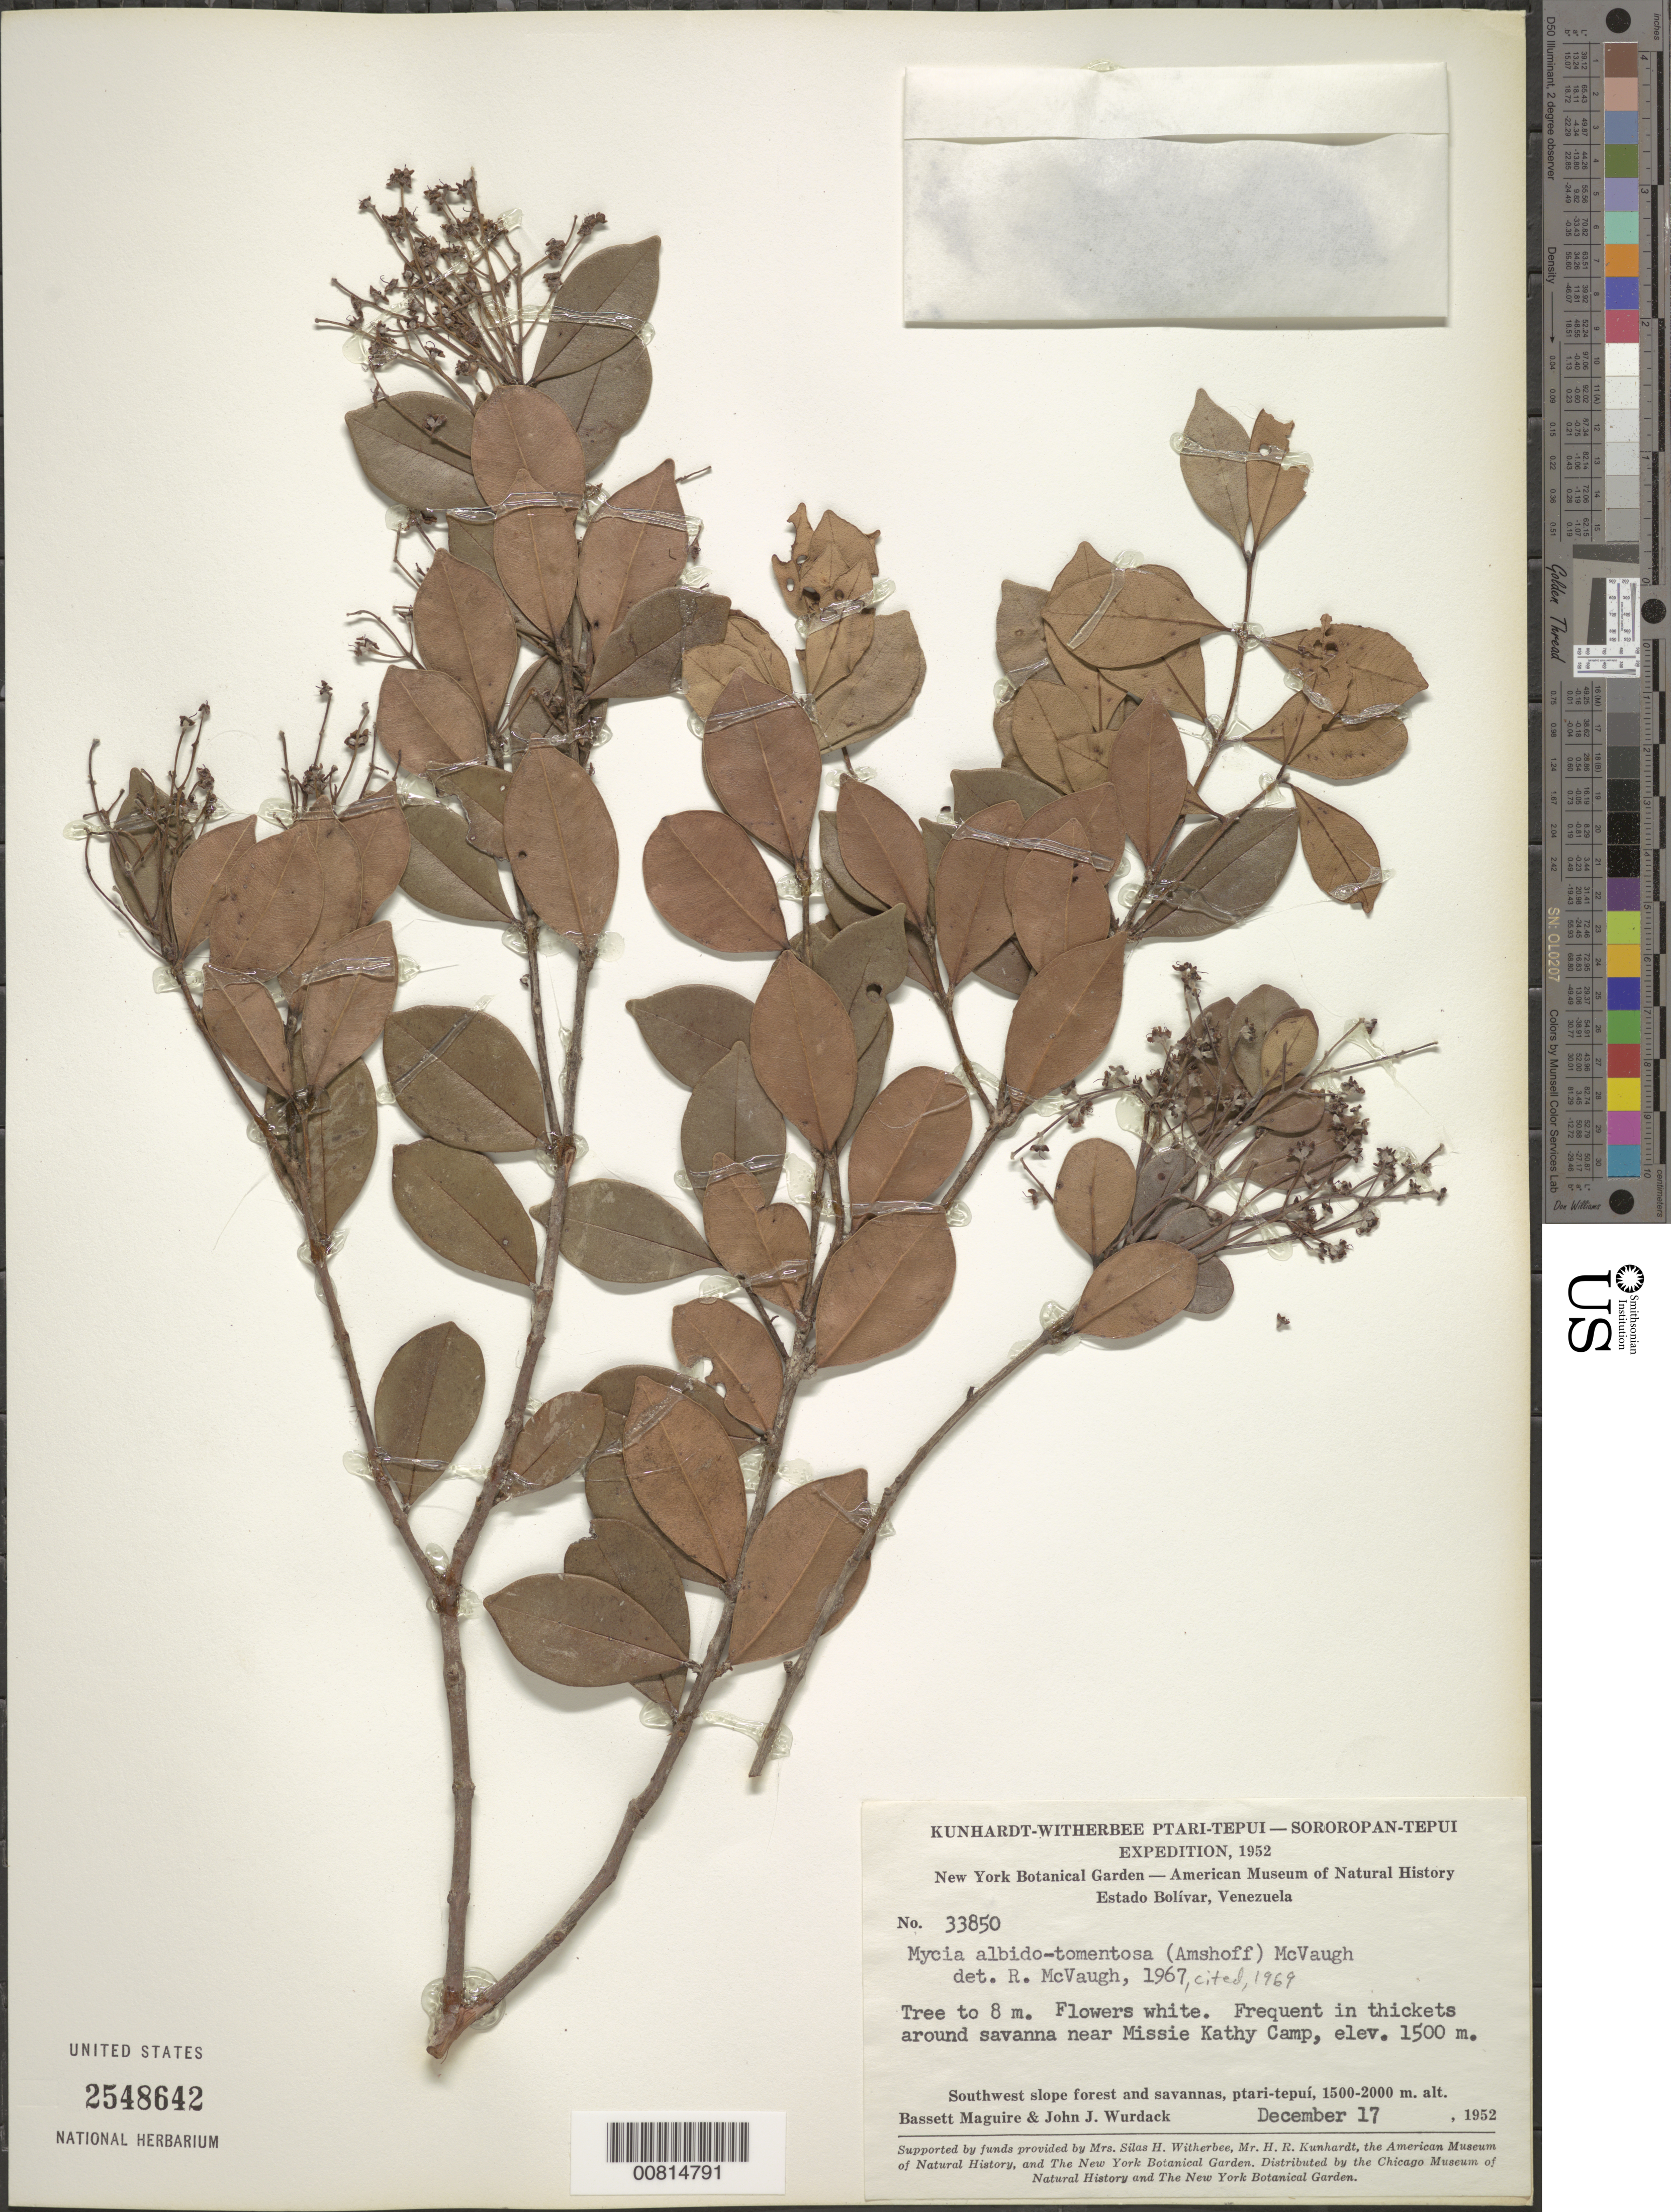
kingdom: Plantae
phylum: Tracheophyta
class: Magnoliopsida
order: Myrtales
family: Myrtaceae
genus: Myrcia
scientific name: Myrcia albidotomentosa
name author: (Amshoff) McVaugh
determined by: McVaugh, R.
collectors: B. Maguire & J. J. Wurdack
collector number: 33850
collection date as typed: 17-Dec-52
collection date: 1952-12-17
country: Venezuela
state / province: Bolívar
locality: Ptari-tepuí, near Missy Kathy Camp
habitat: Thickets around savanna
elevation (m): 1500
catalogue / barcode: US 2548642